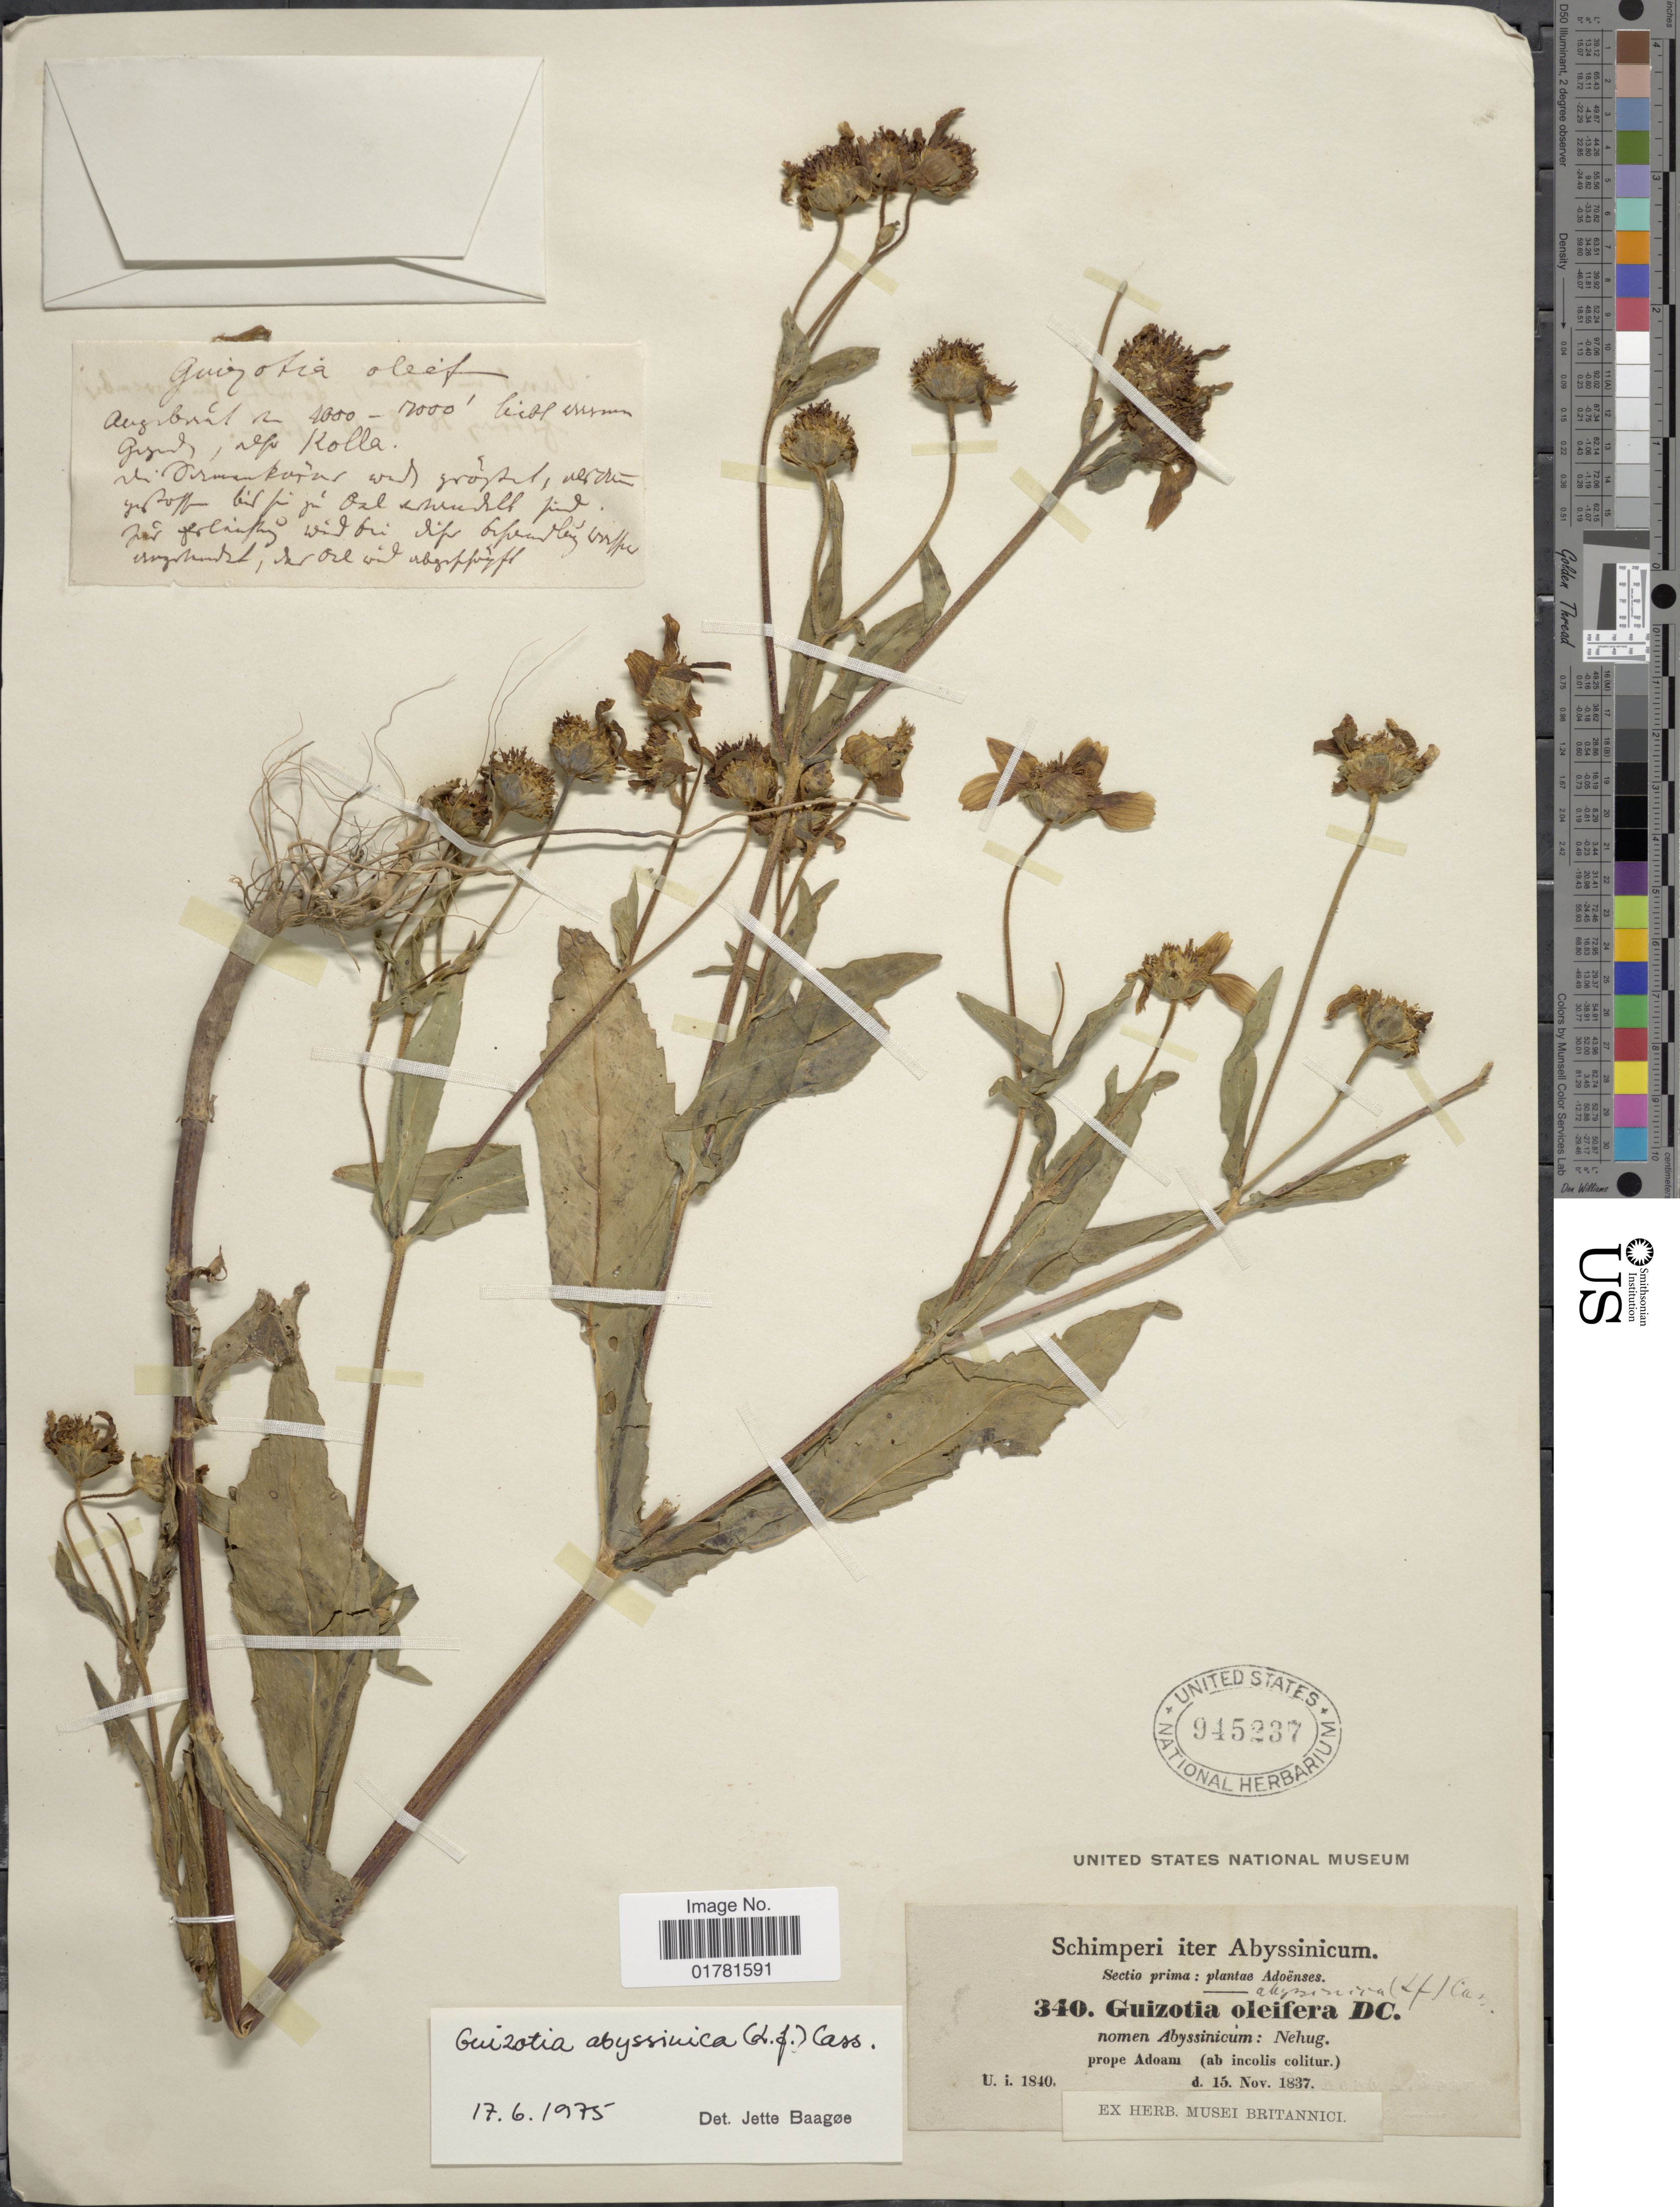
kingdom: Plantae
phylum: Tracheophyta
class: Magnoliopsida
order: Asterales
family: Asteraceae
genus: Guizotia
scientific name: Guizotia abyssinica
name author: (L. f.) Cass.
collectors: -. Schimper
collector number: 340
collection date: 1837-11-15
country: Eritrea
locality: Abyssinicum, prope Adoam (ab incolis colitur)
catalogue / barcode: US 945237